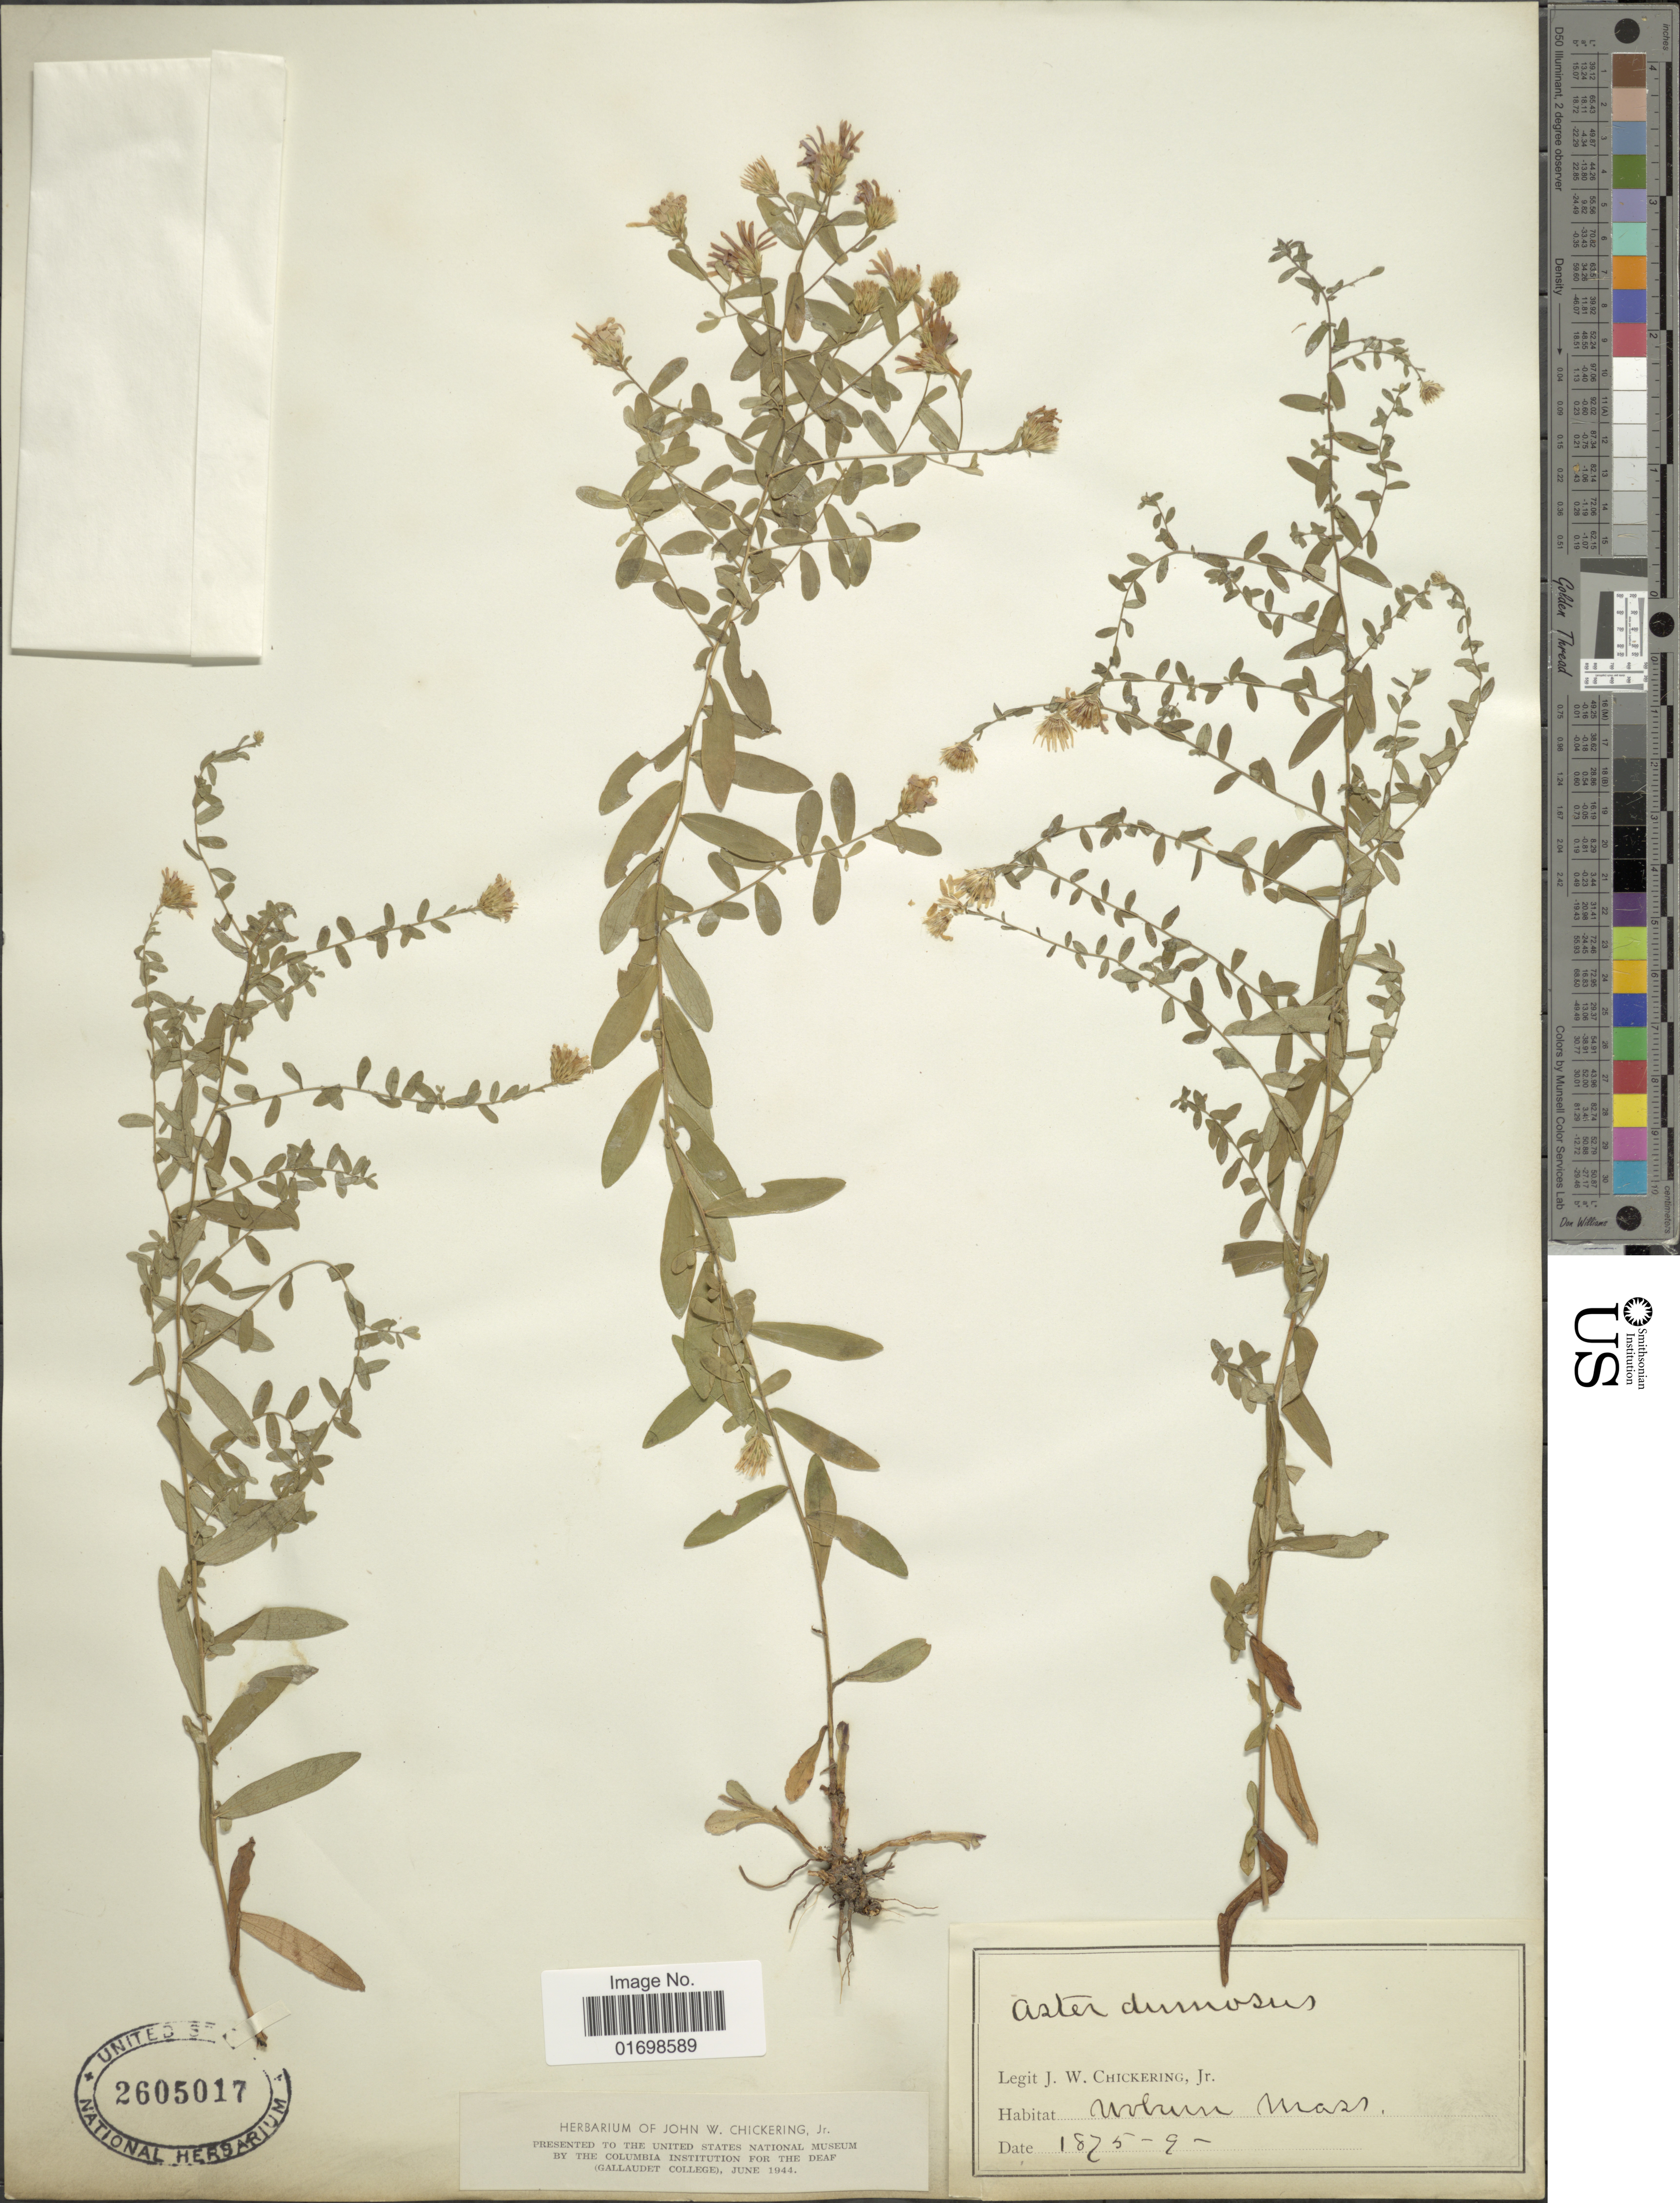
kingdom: Plantae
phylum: Tracheophyta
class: Magnoliopsida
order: Asterales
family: Asteraceae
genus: Symphyotrichum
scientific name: Symphyotrichum dumosum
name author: (L.) G.L. Nesom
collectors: J. W. Chickering Jr.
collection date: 1875-09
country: United States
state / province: Massachusetts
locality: Woburn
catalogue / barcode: US 2605017